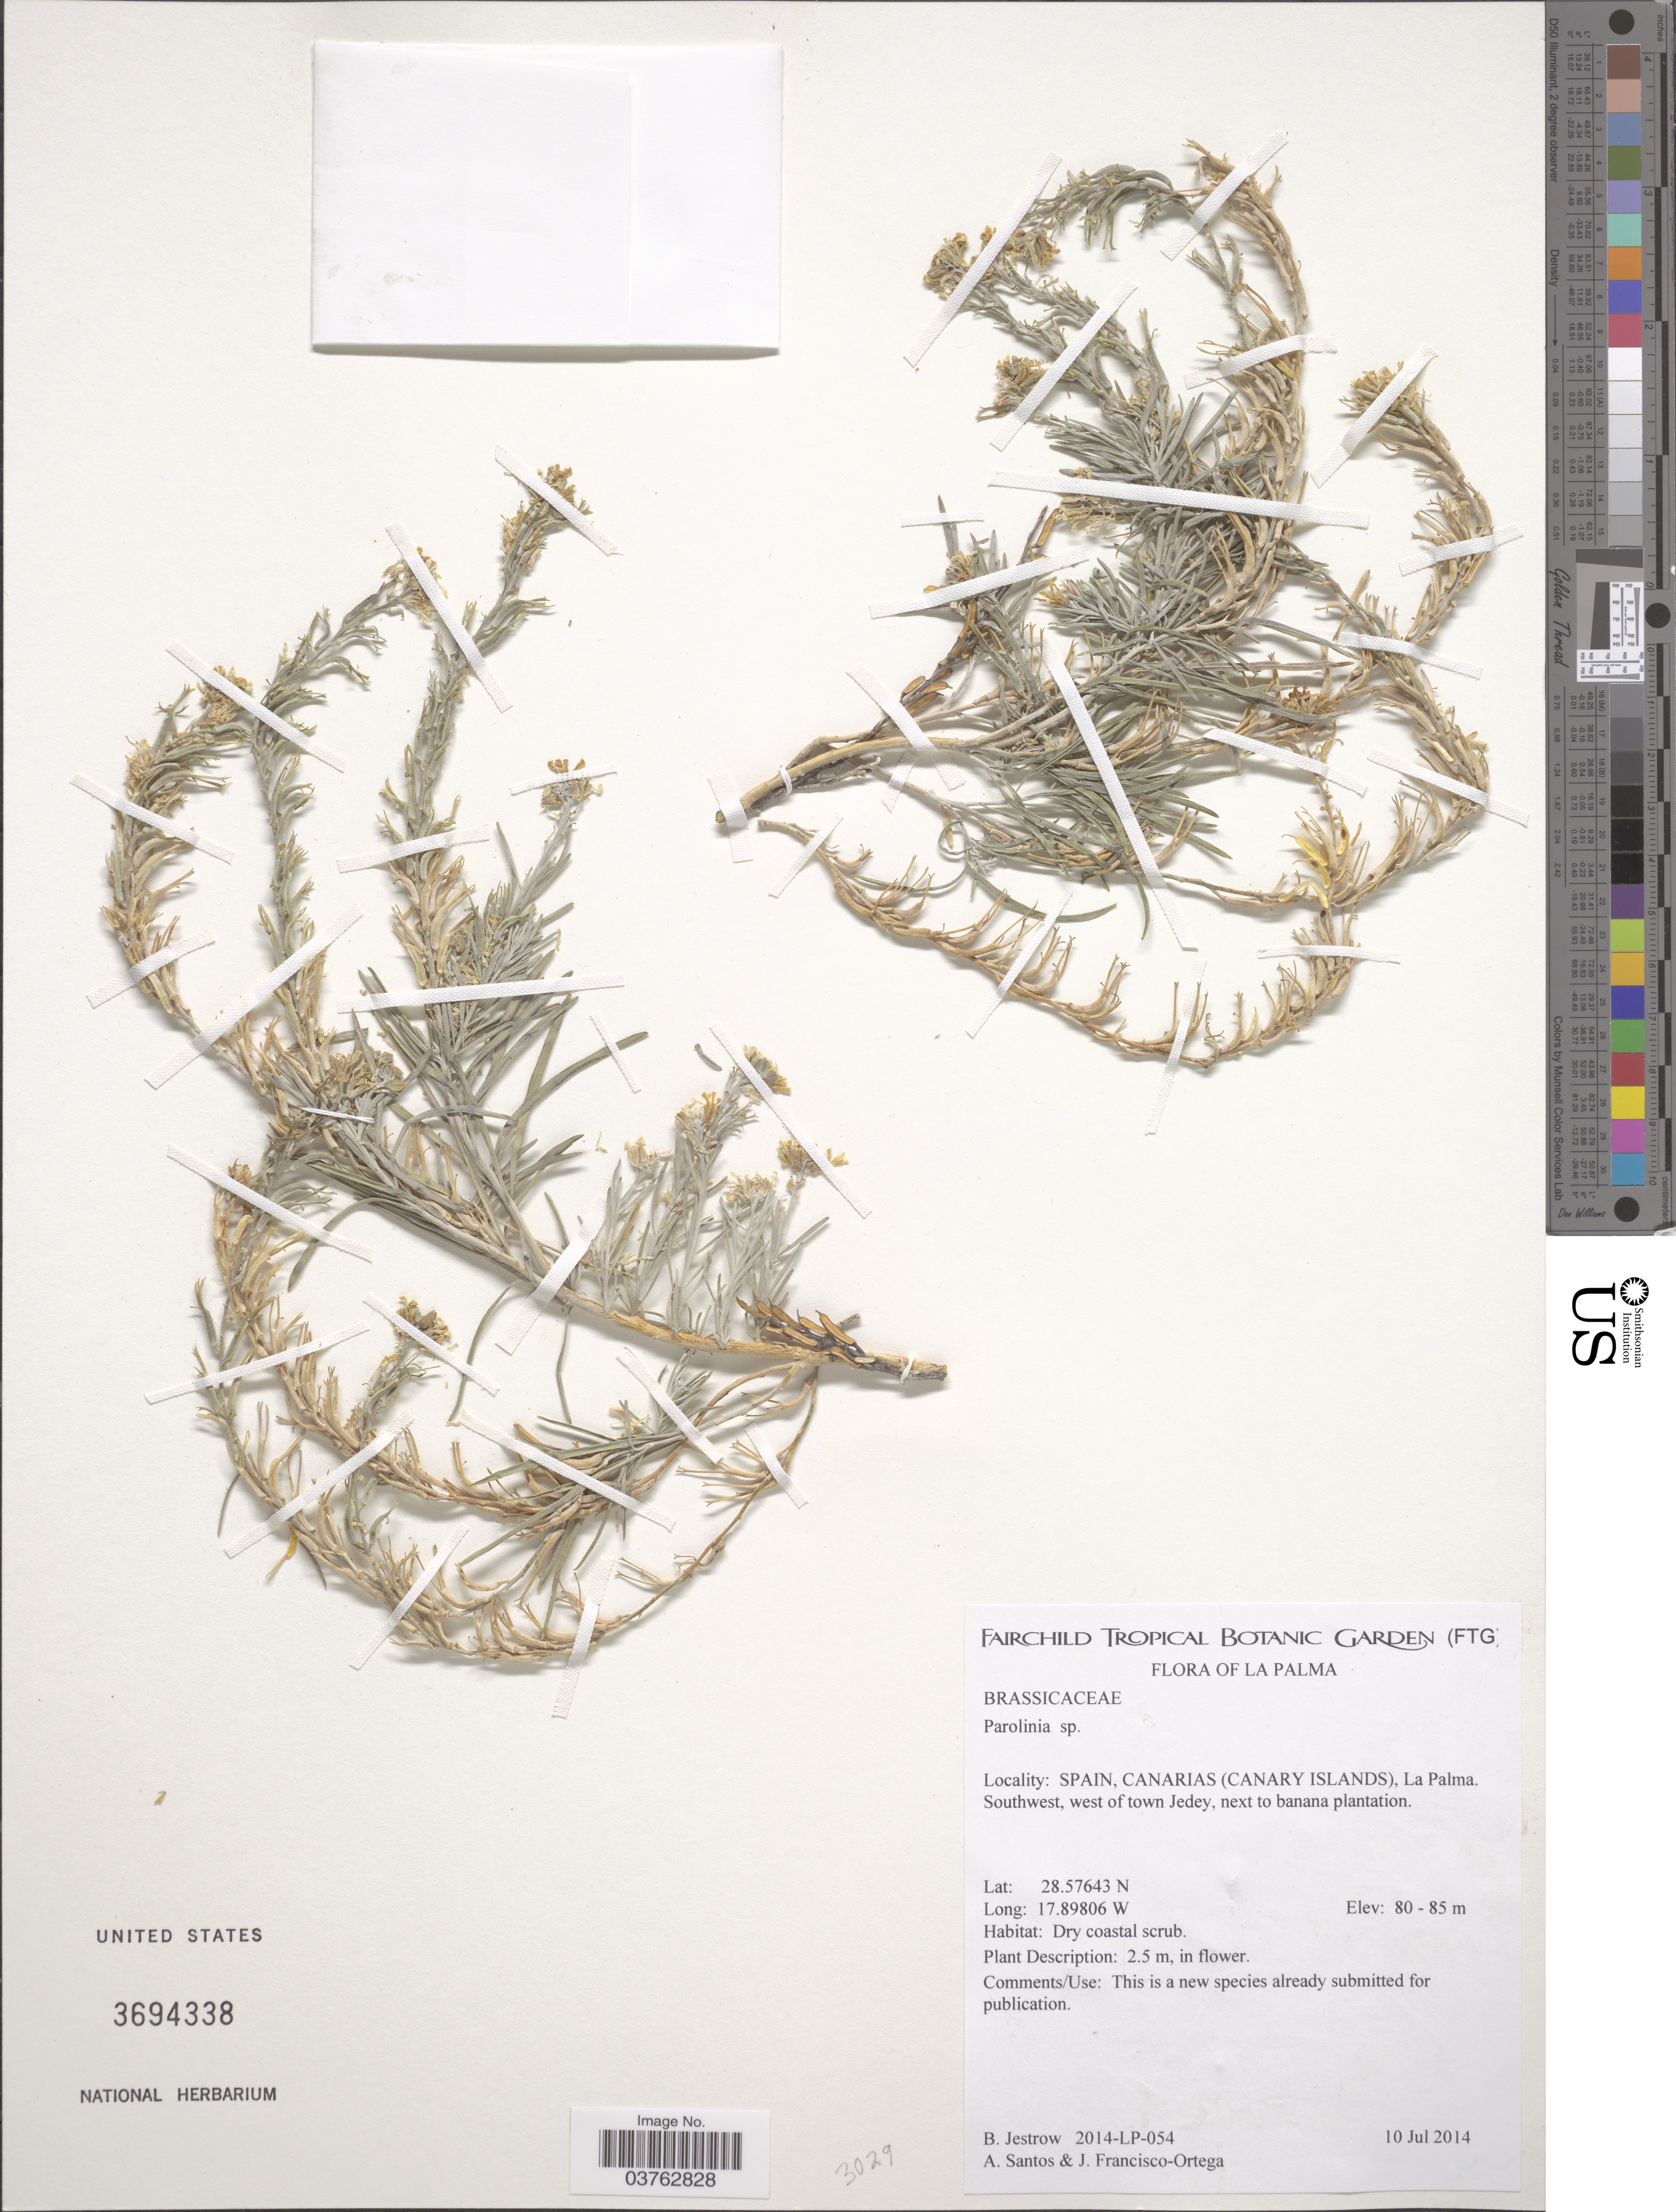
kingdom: Plantae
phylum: Tracheophyta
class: Magnoliopsida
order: Brassicales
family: Brassicaceae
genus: Parolinia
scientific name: Parolinia sp.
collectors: B. Jestrow, A. Santos & J. Fransisco-Ortega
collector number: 2014-LP-054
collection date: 2014-07-10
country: Spain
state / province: Canarias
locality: La Palma. Canarias (Canary Islands). Southwest, west of town Jedey, next to banana plantation.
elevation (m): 80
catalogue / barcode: US 3694338